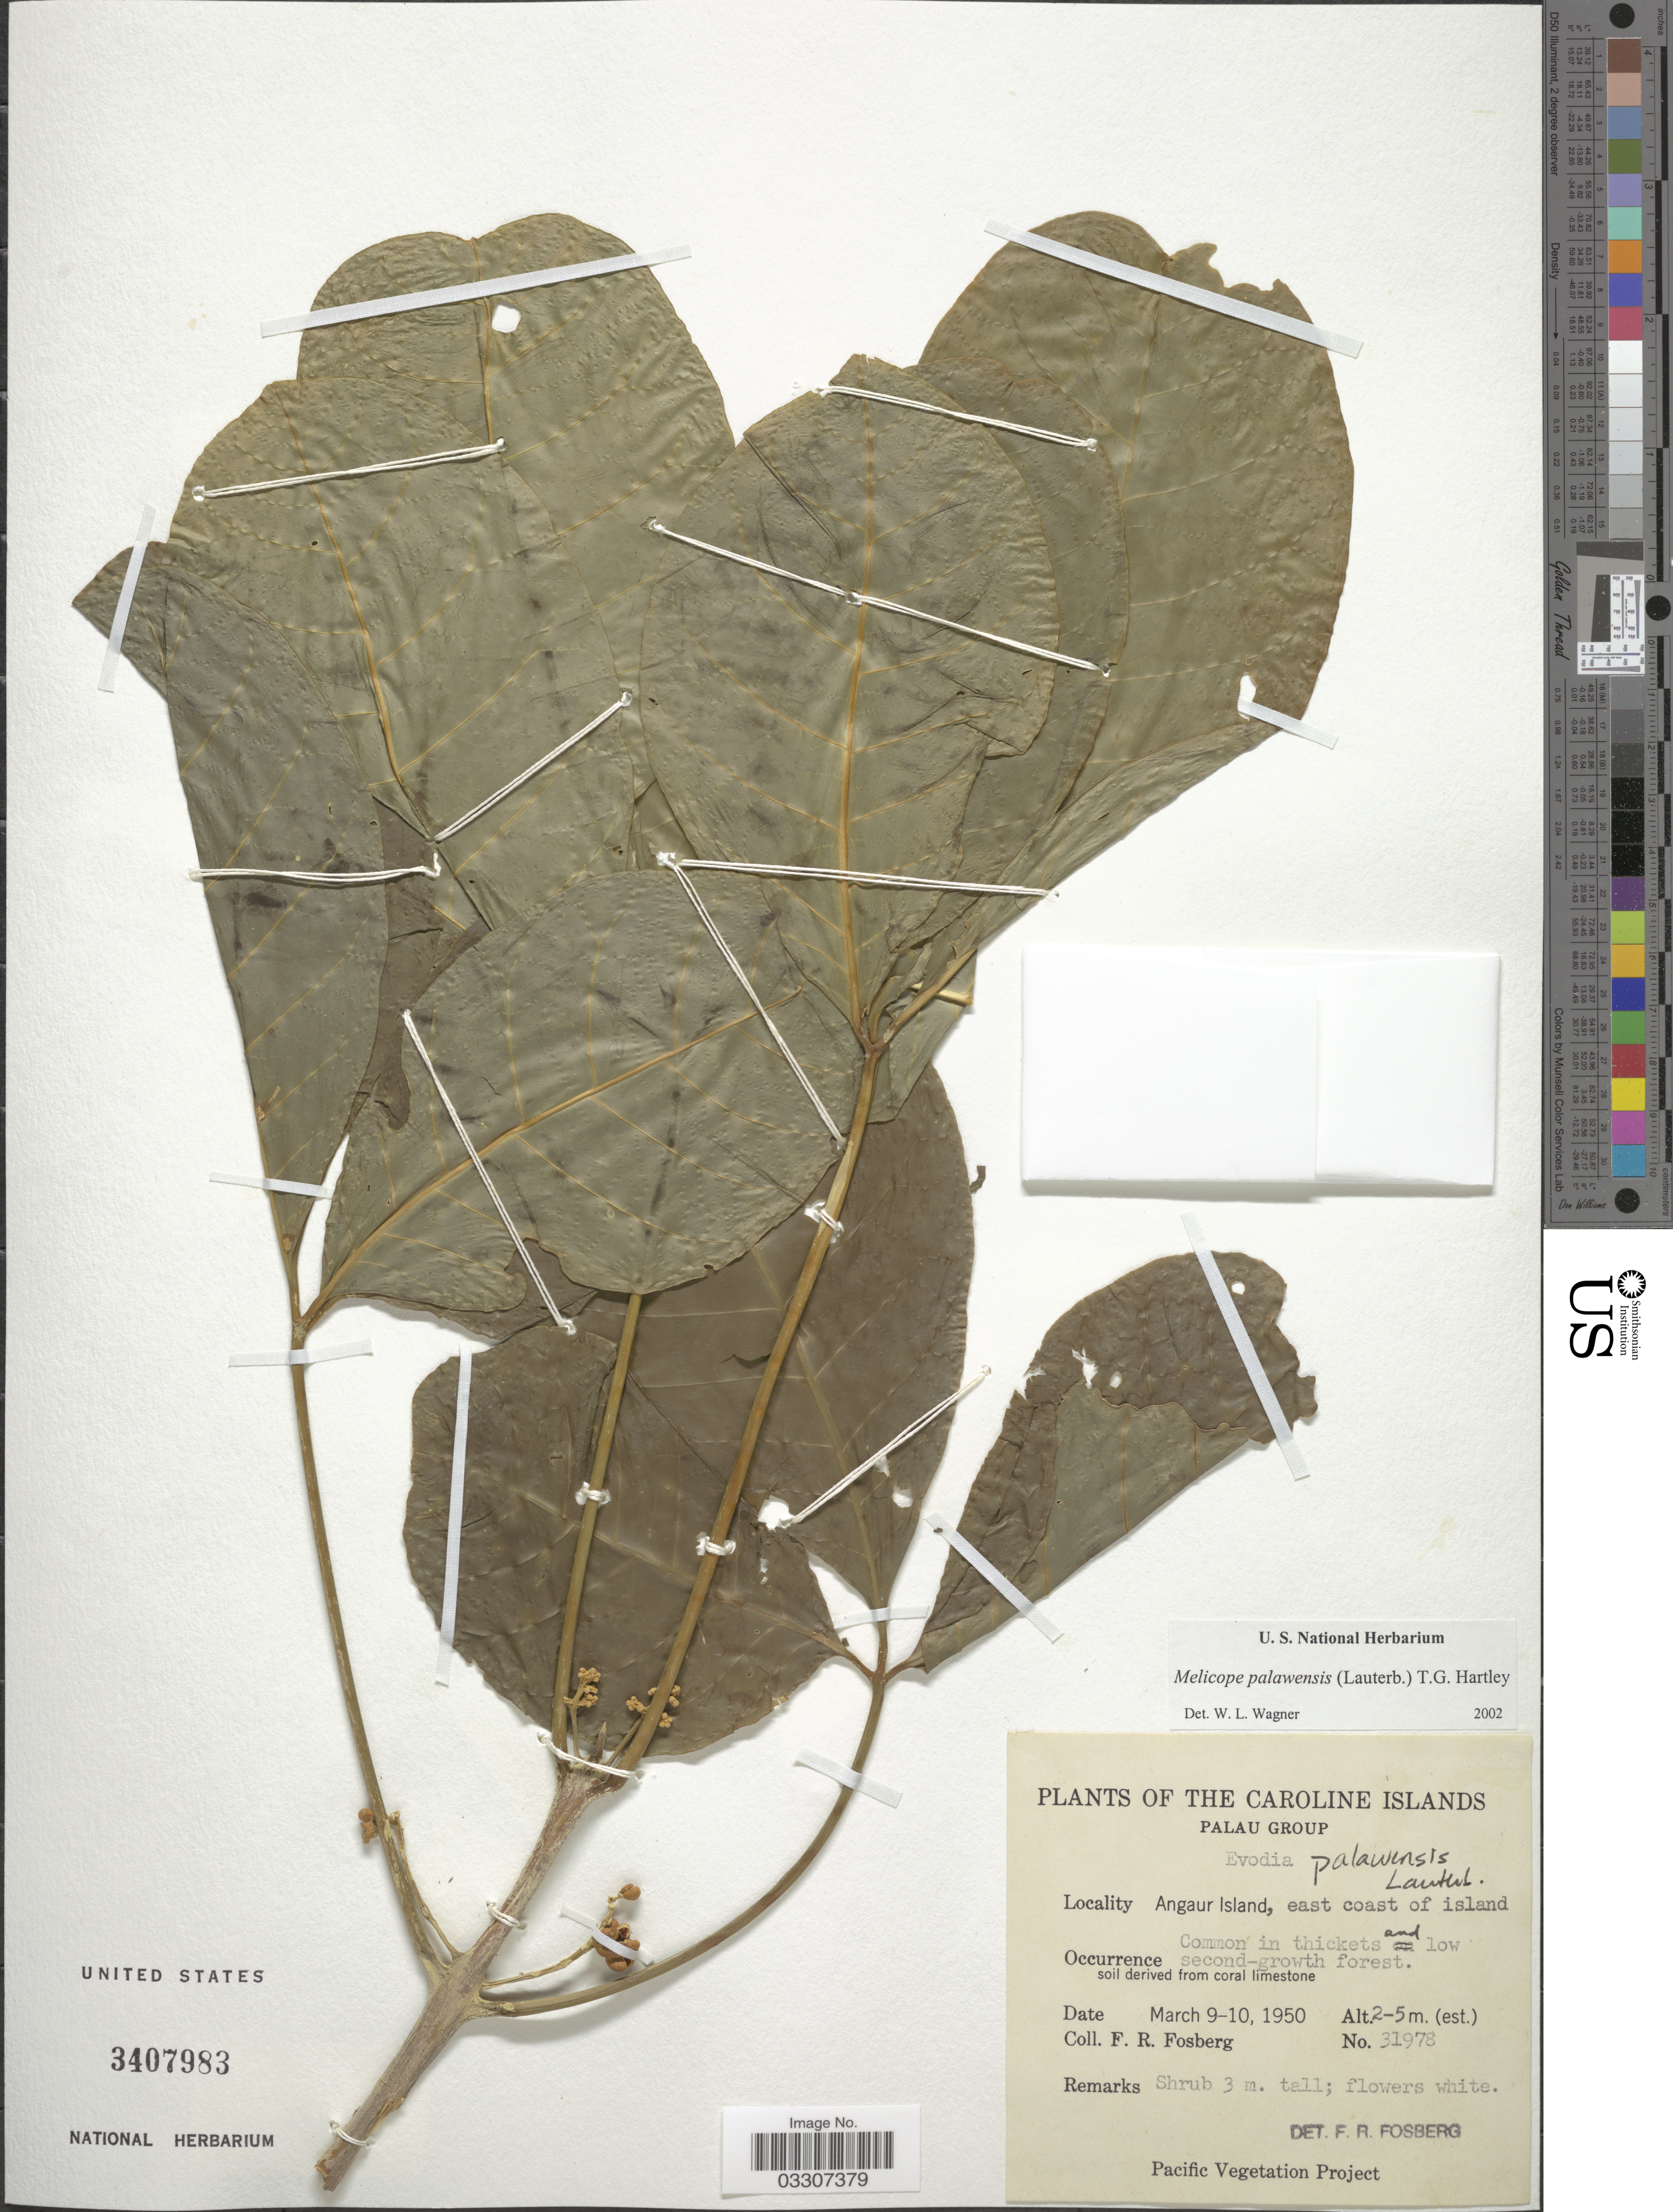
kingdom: Plantae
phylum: Tracheophyta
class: Magnoliopsida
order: Sapindales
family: Rutaceae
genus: Melicope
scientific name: Melicope palawensis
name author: (Lauterb.) T.G. Hartley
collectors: F. R. Fosberg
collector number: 31978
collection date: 1950-03-09/1950-03-10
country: Palau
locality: The Caroline Islands. Palau Group. Angaur Island, east coast of island.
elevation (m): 2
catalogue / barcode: US 3407983